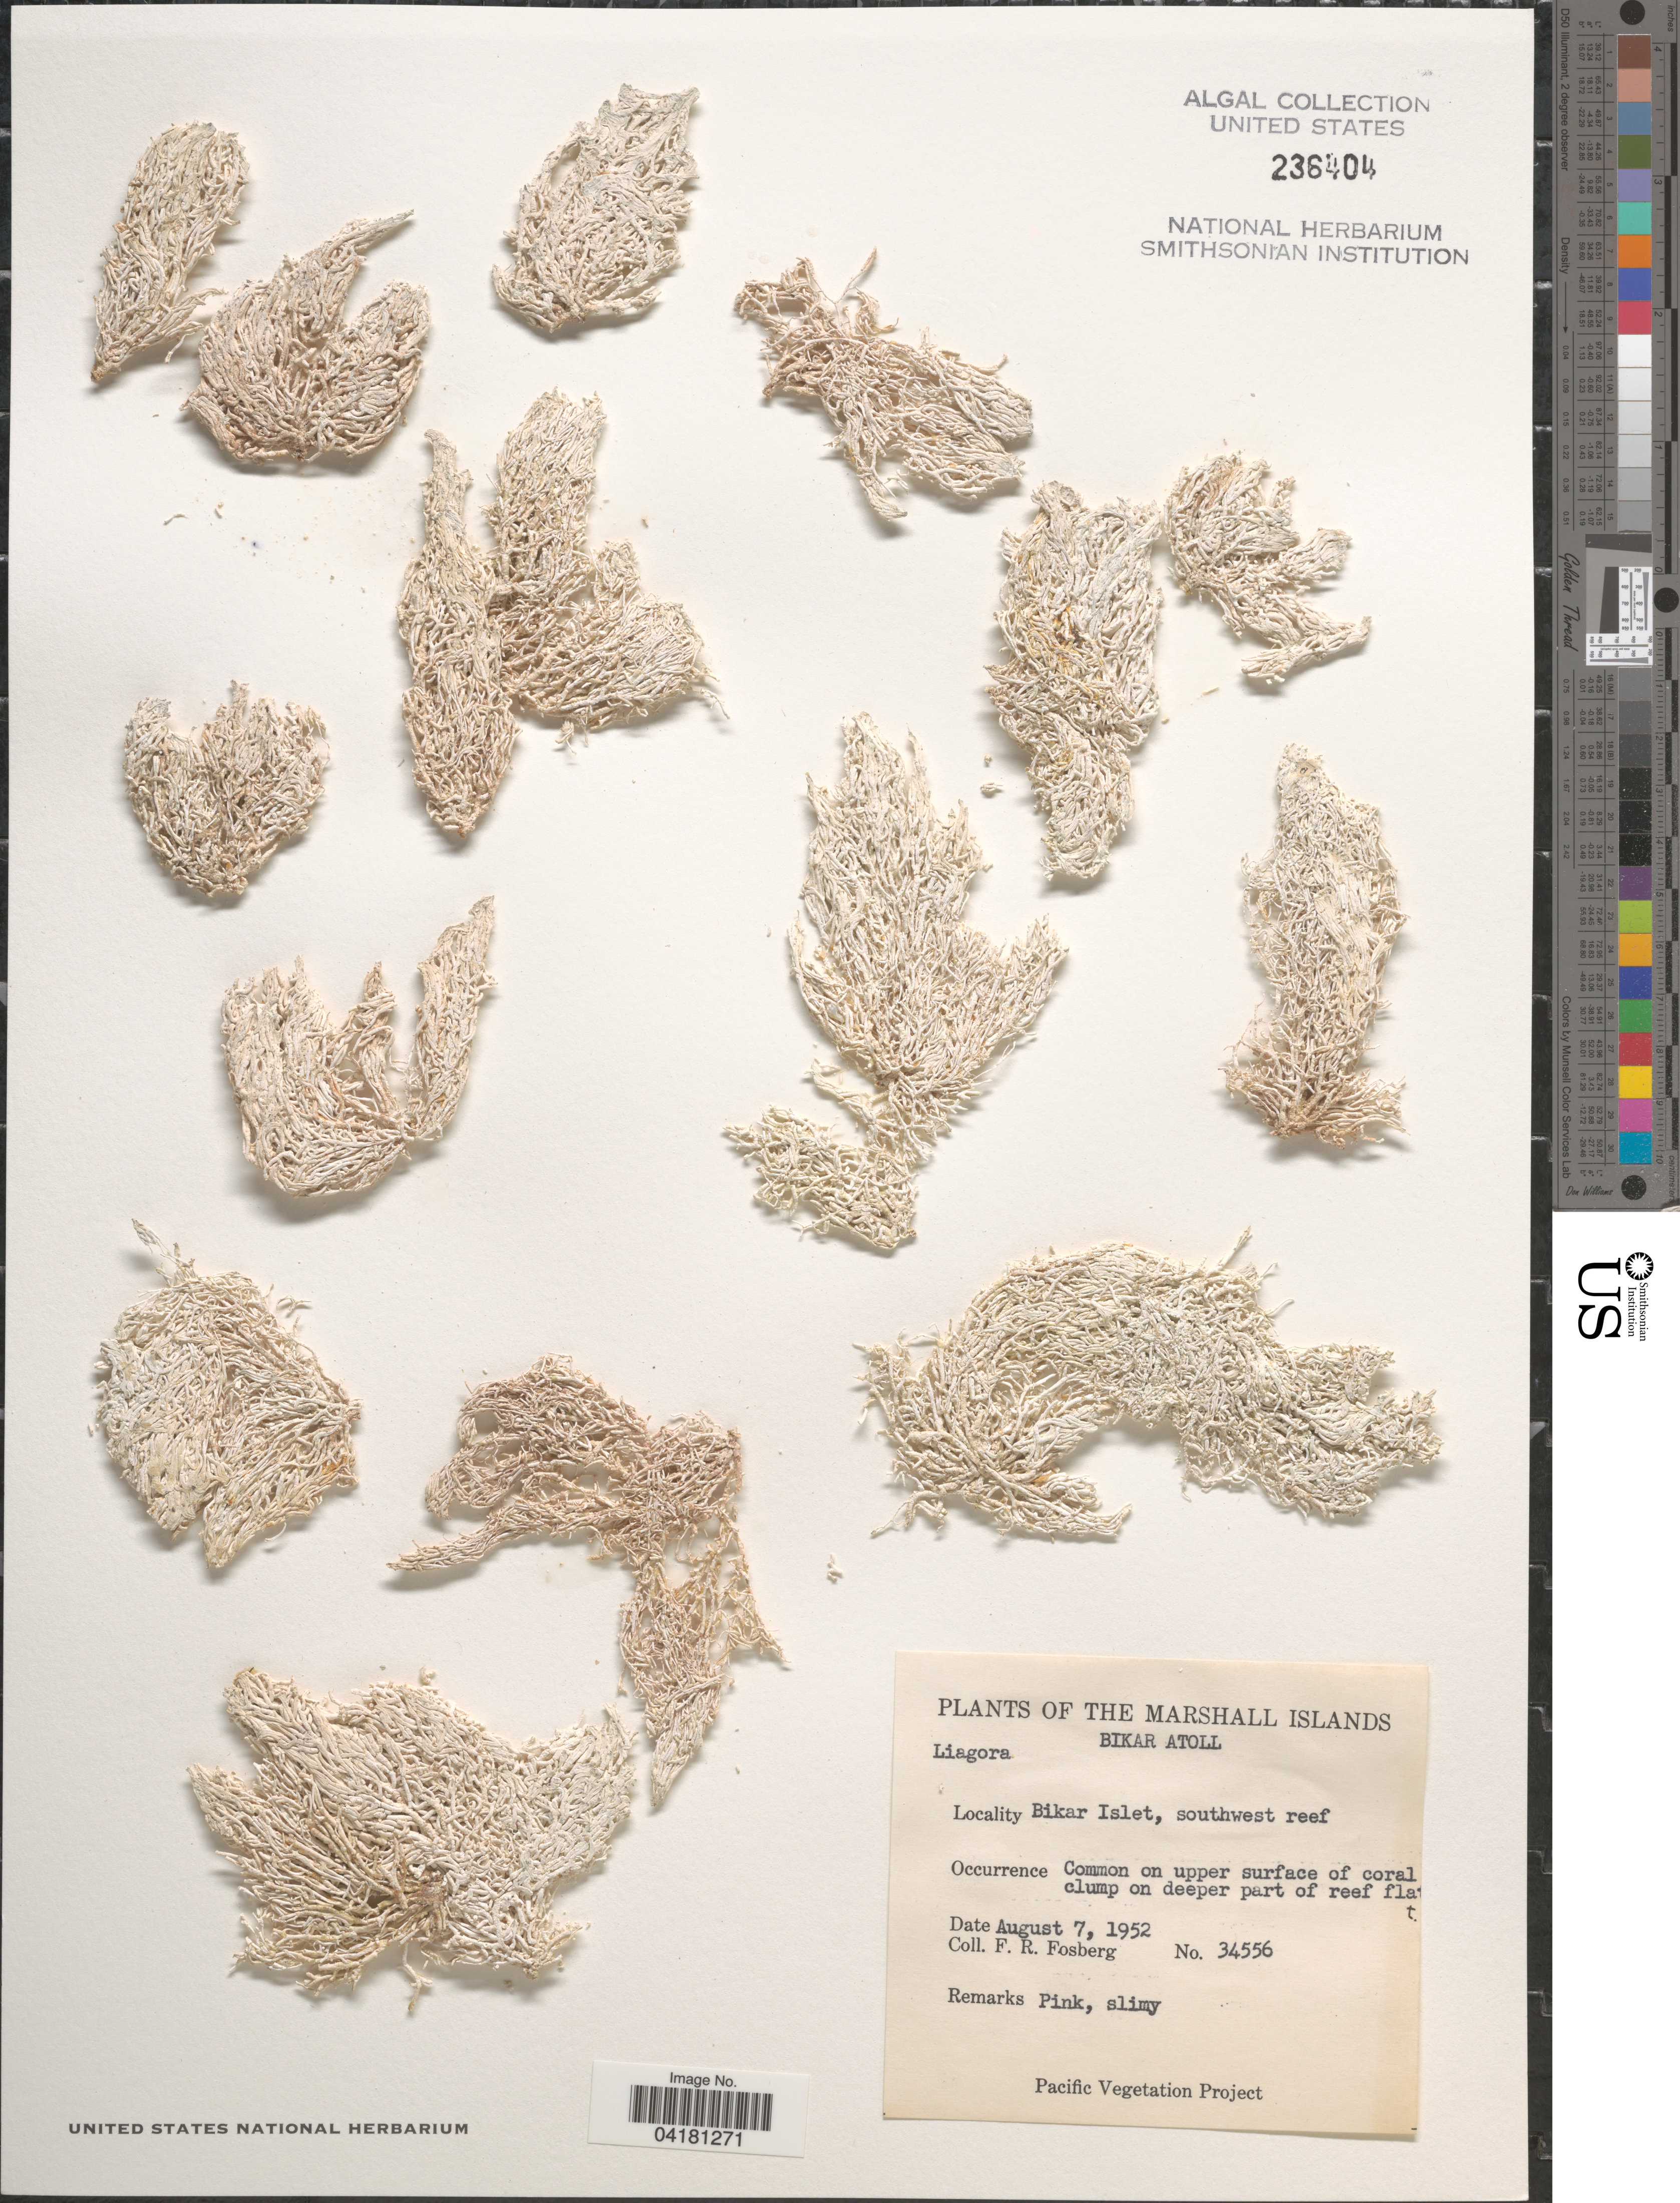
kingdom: Plantae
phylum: Rhodophyta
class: Florideophyceae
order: Nemaliales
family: Liagoraceae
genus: Liagora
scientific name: Liagora sp.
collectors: F. R. Fosberg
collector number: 34556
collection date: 1952-08-07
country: Marshall Islands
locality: Bikar Atoll. Bikar Islet, southwest reef.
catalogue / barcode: US 236404